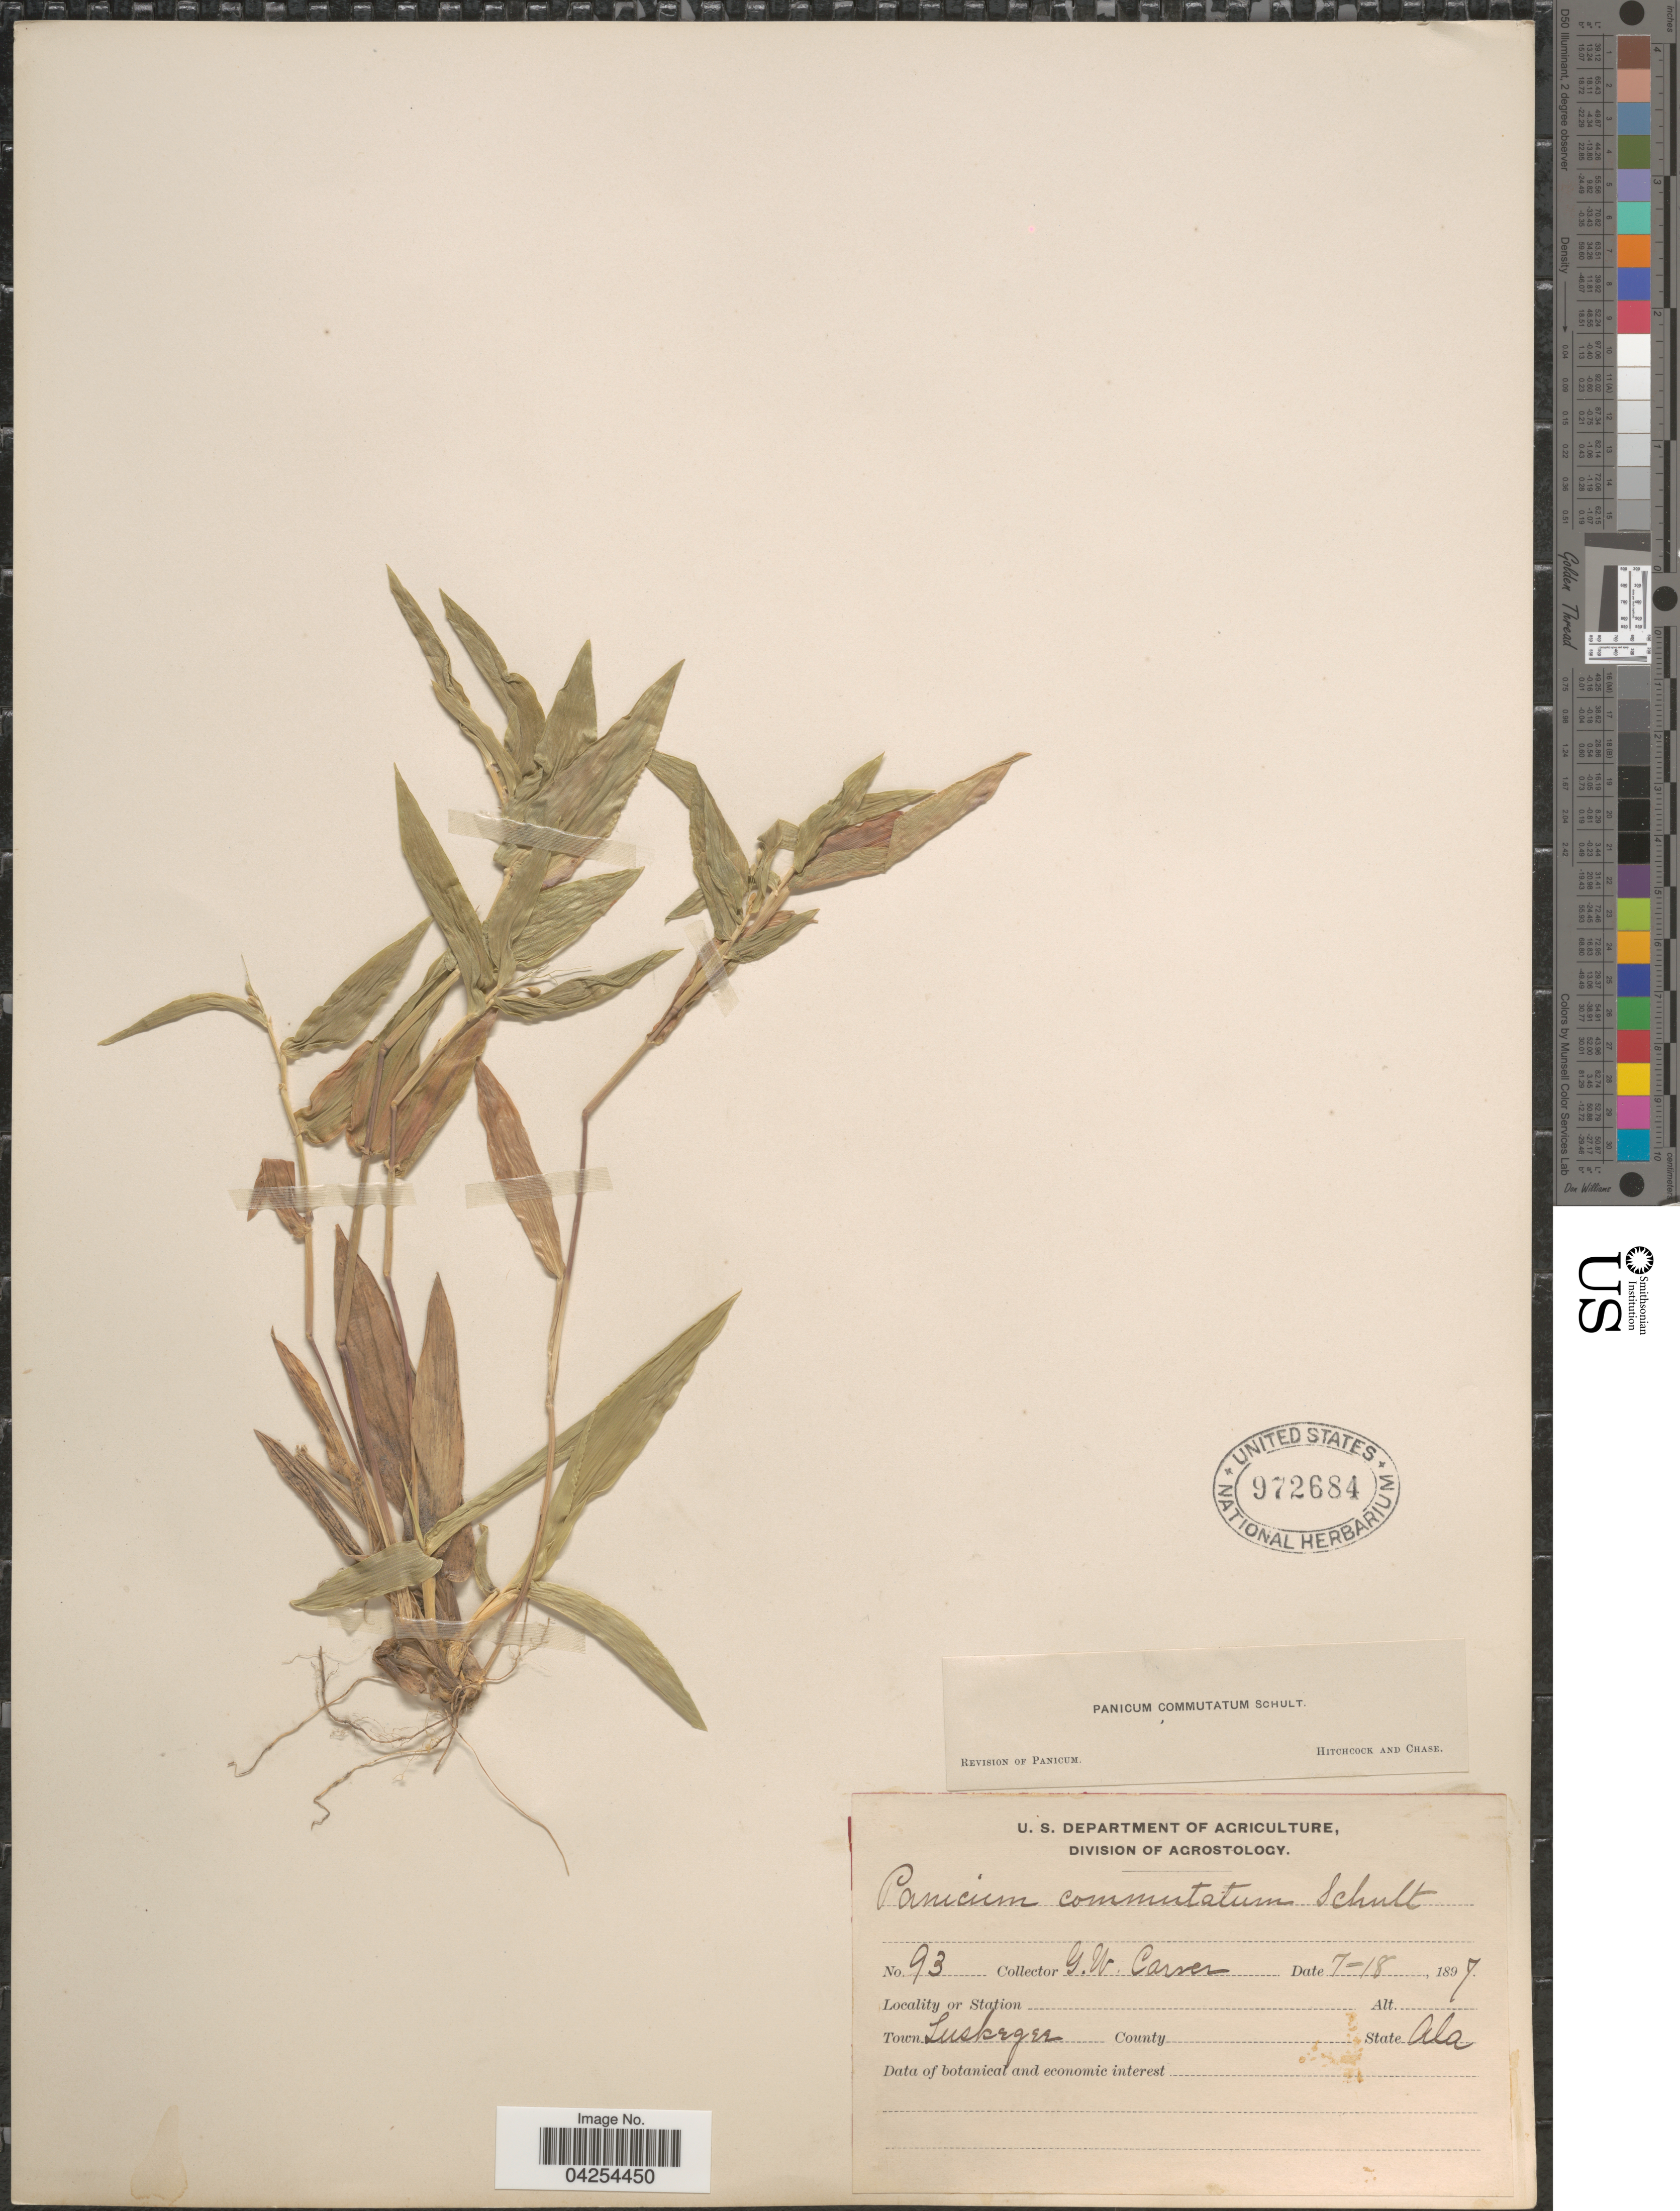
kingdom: Plantae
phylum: Tracheophyta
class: Liliopsida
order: Poales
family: Poaceae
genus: Dichanthelium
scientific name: Dichanthelium commutatum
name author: (Schult.) Gould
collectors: G. Carver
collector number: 93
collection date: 1897-07-18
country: United States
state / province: Alabama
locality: Town Tuskegee.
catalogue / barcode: US 972684